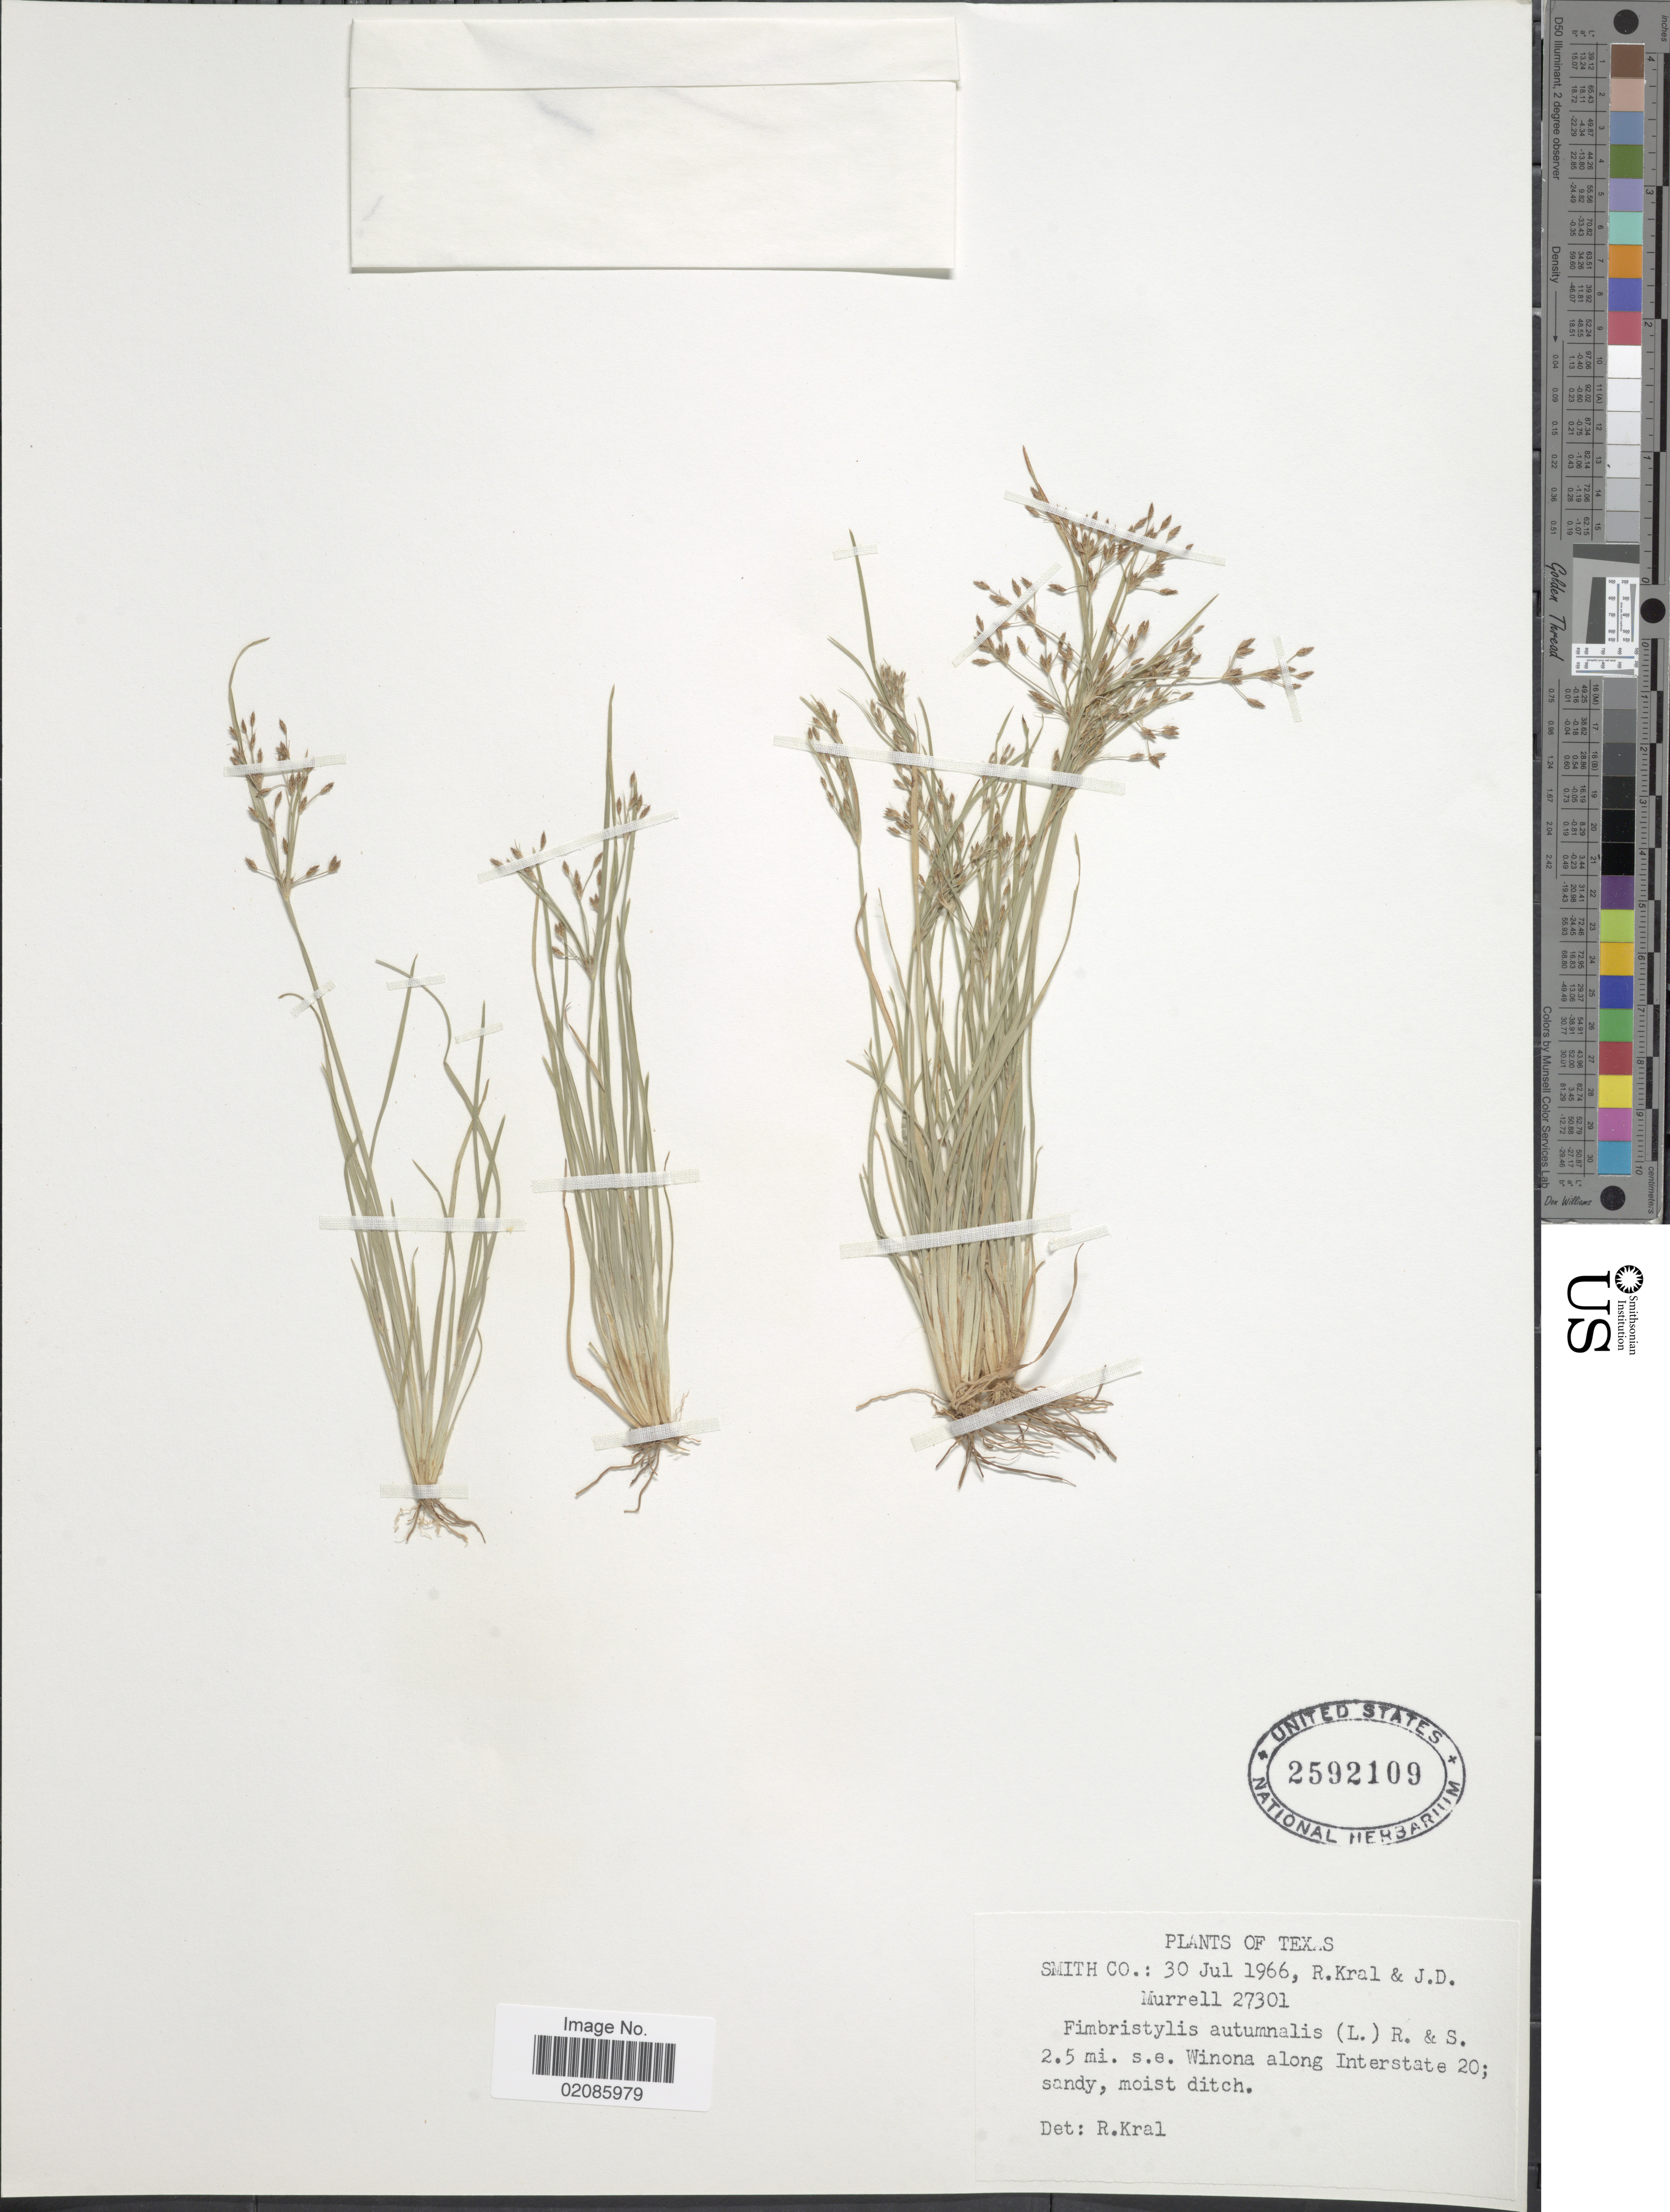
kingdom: Plantae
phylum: Tracheophyta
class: Liliopsida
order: Poales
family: Cyperaceae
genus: Fimbristylis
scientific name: Fimbristylis autumnalis (L.) Roem. & Schult.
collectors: R. Kral & J. Murrell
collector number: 27301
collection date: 1966-07-30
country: United States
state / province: Texas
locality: Smith Co. 2.5 mi. s.e. Winona along Interstate 20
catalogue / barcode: US 2592109